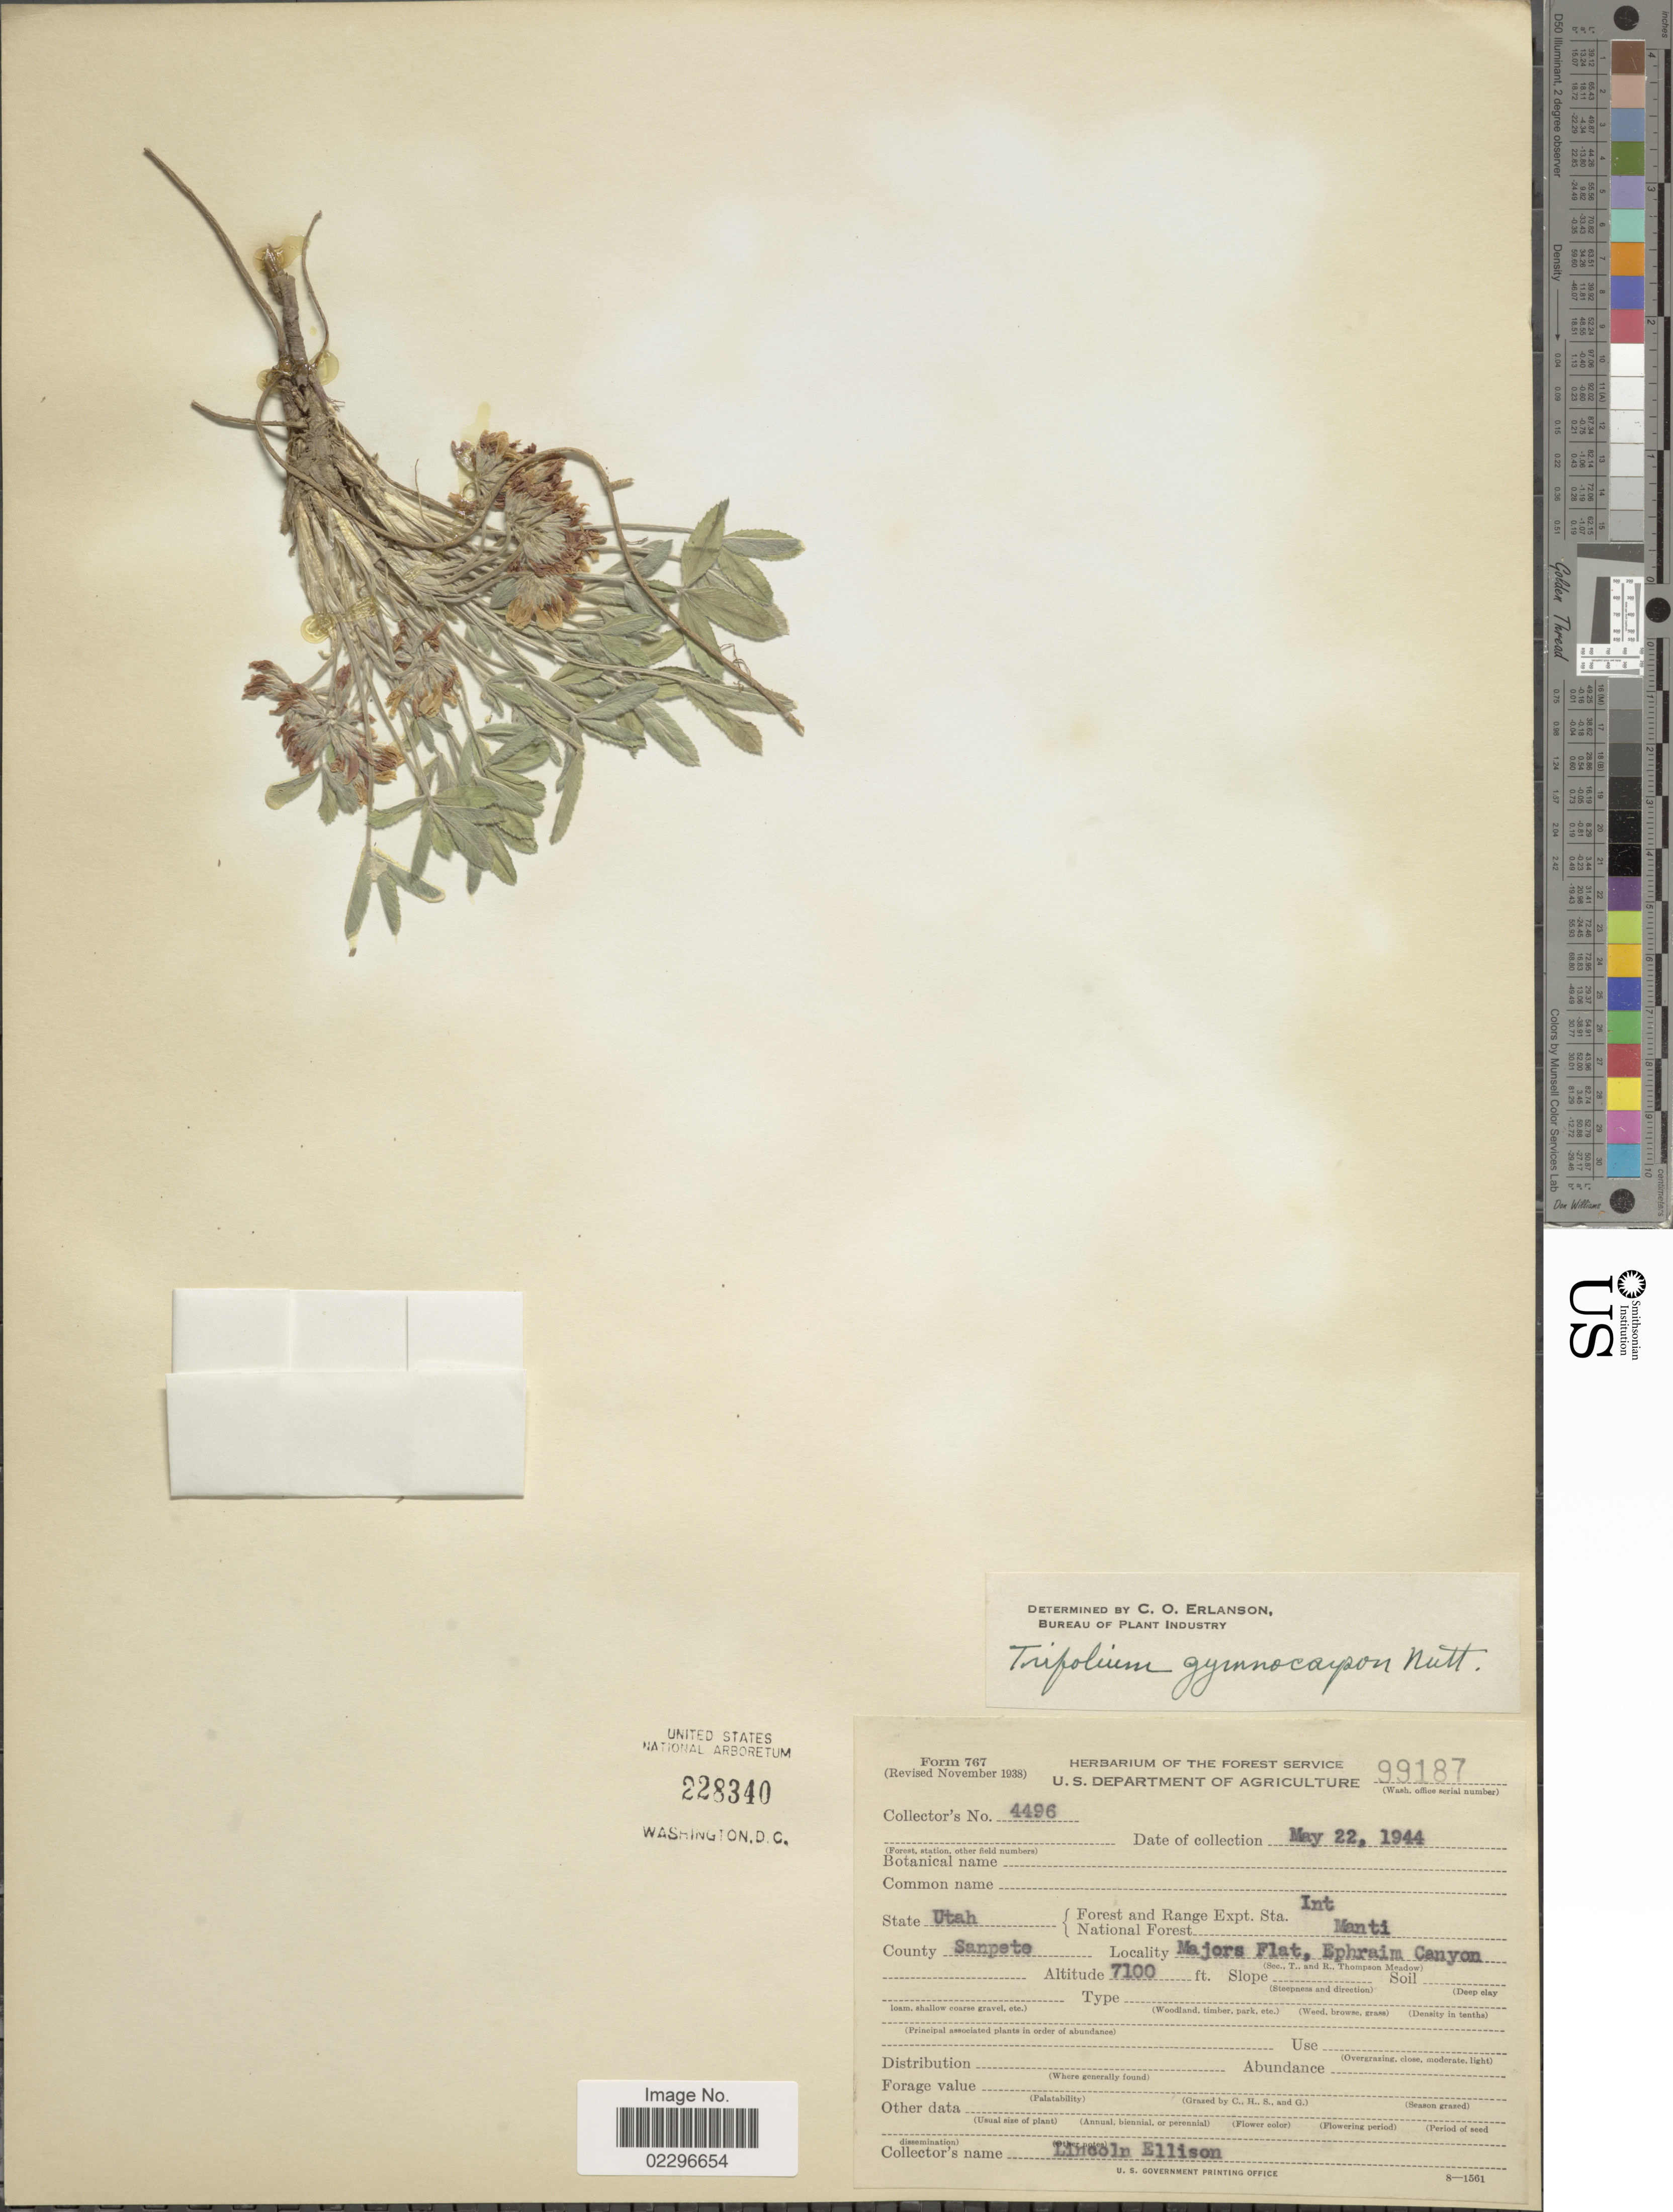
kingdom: Plantae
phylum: Tracheophyta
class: Magnoliopsida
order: Fabales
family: Fabaceae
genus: Trifolium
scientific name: Trifolium gymnocarpon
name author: Nutt.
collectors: L. Ellison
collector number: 4496/99187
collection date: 1944-05-22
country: United States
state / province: Utah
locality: Sanpete County. Majors Flat, Ephraim Canyon.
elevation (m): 2164